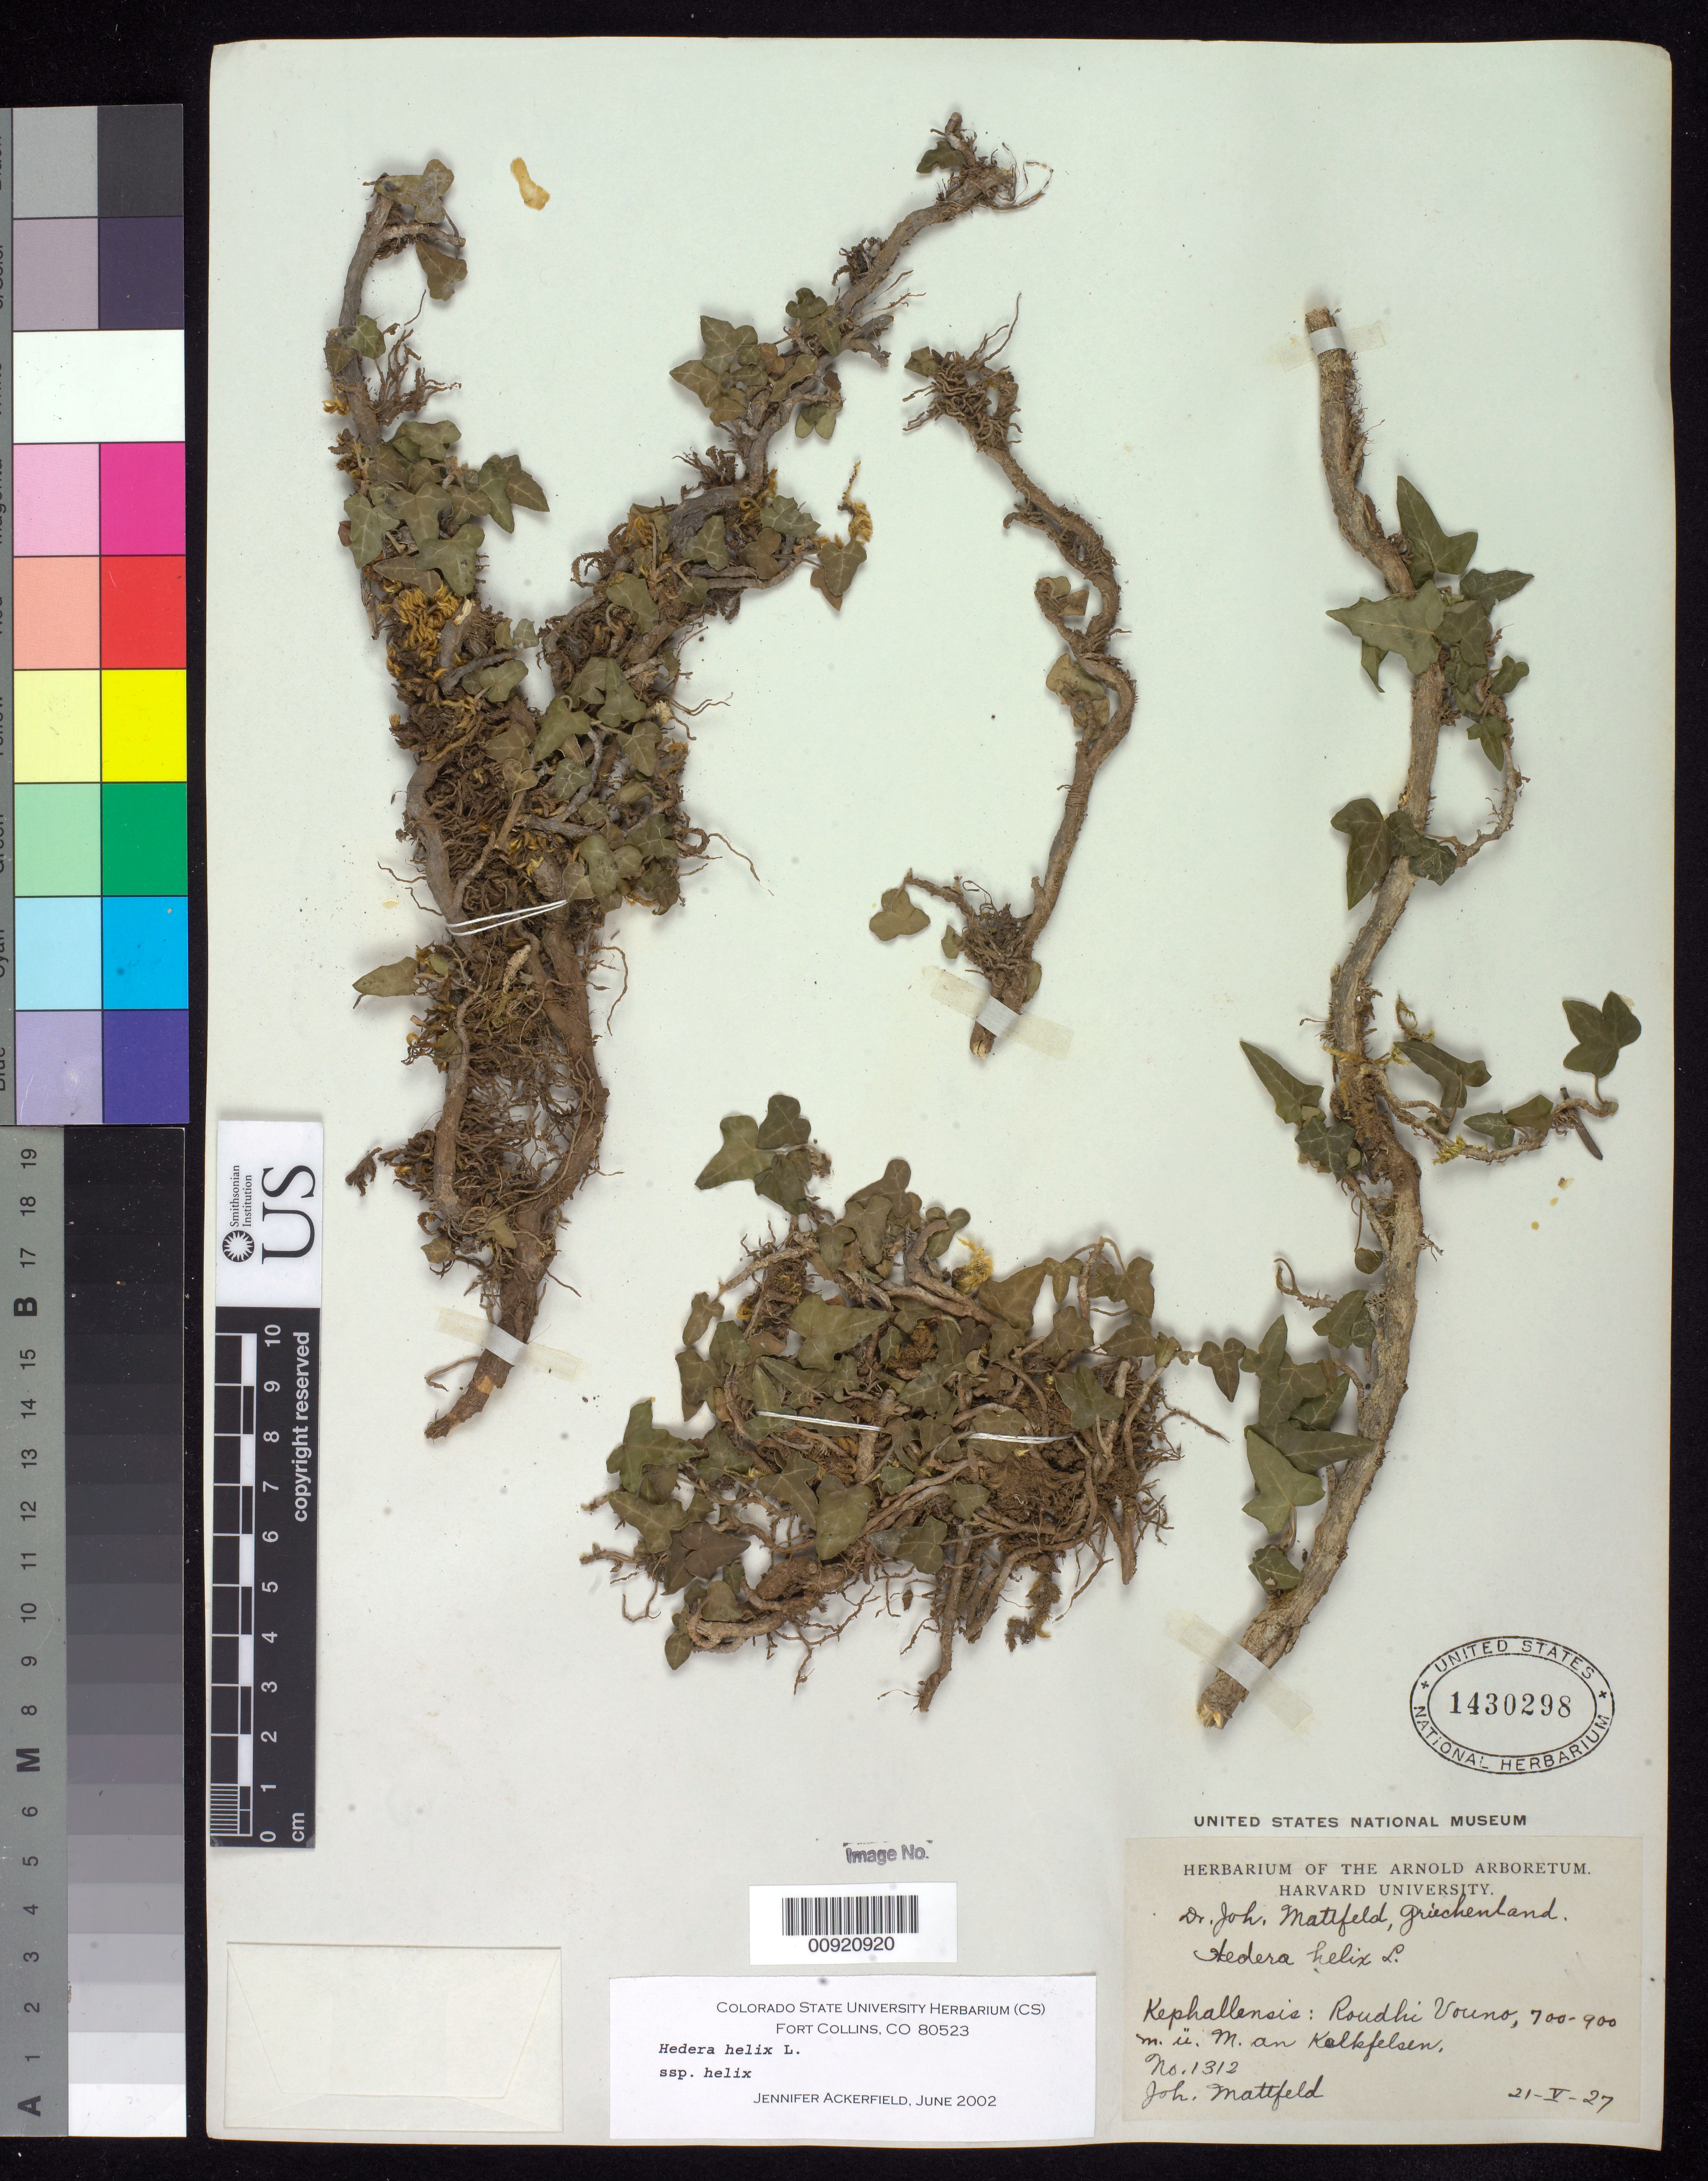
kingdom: Plantae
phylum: Tracheophyta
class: Magnoliopsida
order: Apiales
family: Araliaceae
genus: Hedera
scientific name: Hedera helix subsp. helix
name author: L.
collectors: J. Mattfeld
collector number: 1312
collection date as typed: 21 May 1927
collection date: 1927-05-21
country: Greece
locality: Kephallensis: roudhi Vouno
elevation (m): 700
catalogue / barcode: US 1430298